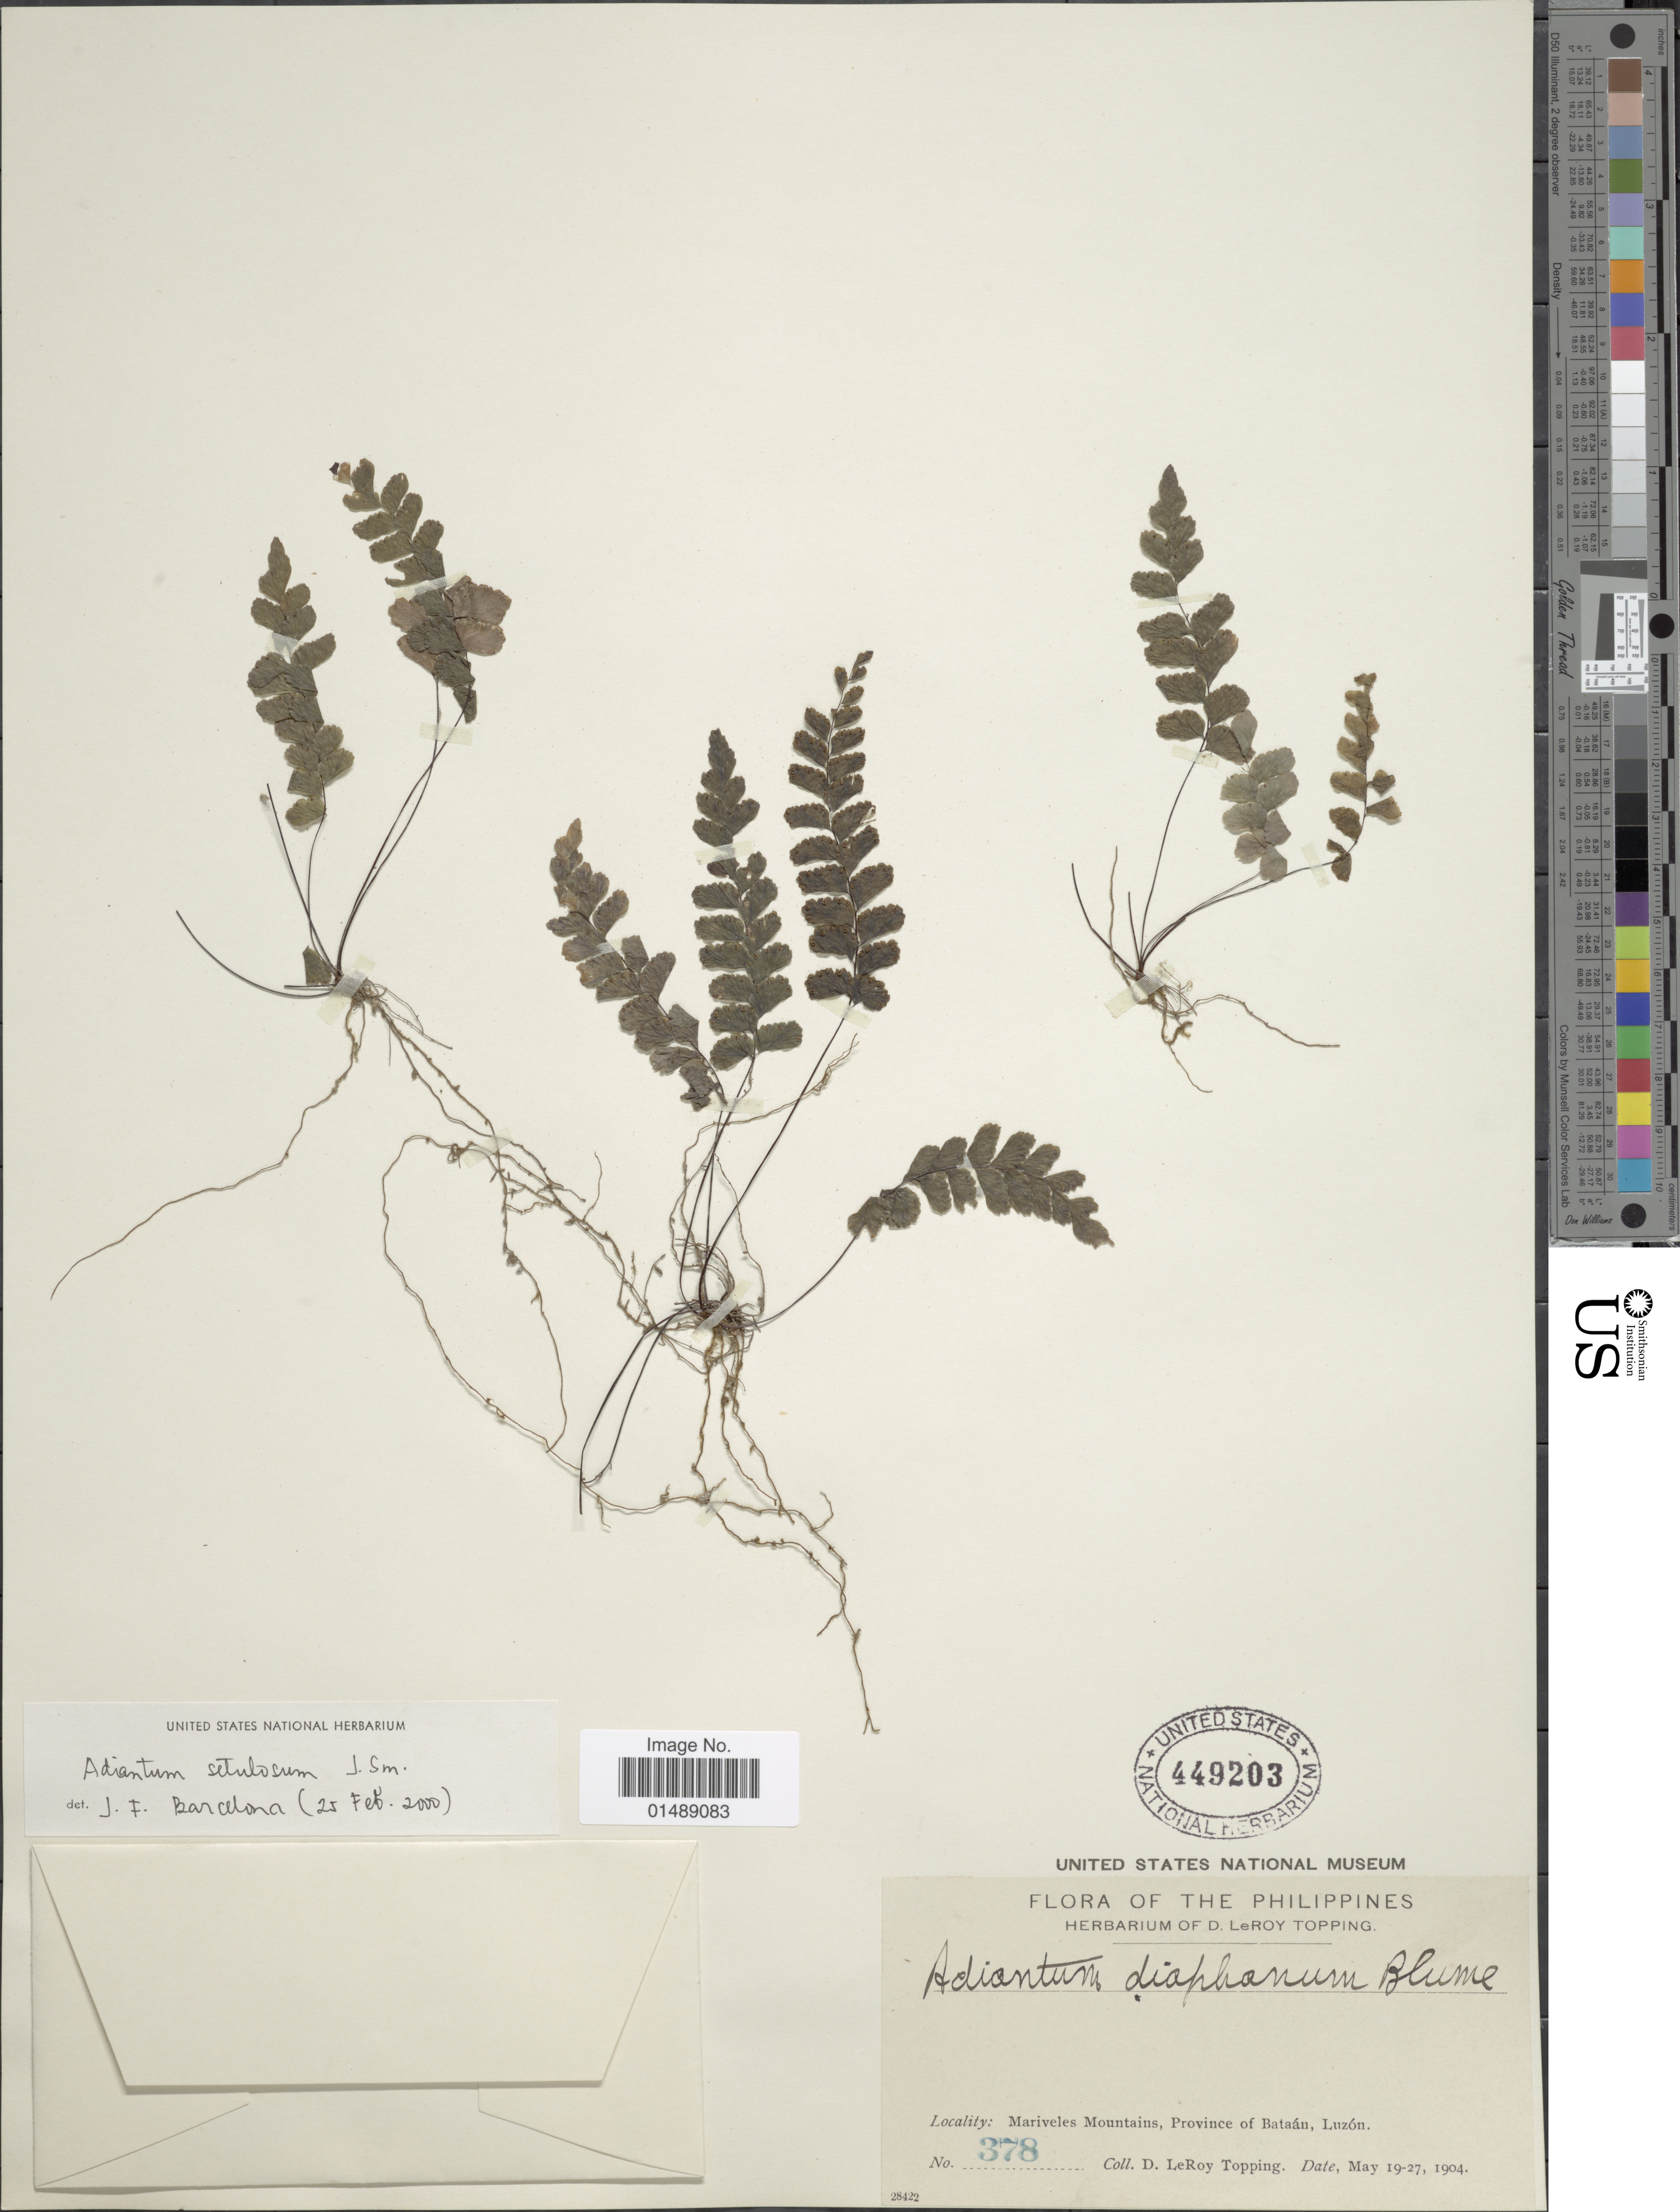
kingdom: Plantae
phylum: Tracheophyta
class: Polypodiopsida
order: Polypodiales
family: Pteridaceae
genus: Adiantum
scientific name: Adiantum setulosum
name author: J. Sm.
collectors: D. L. Topping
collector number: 378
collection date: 1904-05-19/1904-05-27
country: Philippines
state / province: Cagayan Valley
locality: Mariveles Mountains, Province of Bataan, Luzon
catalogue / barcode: US 449203